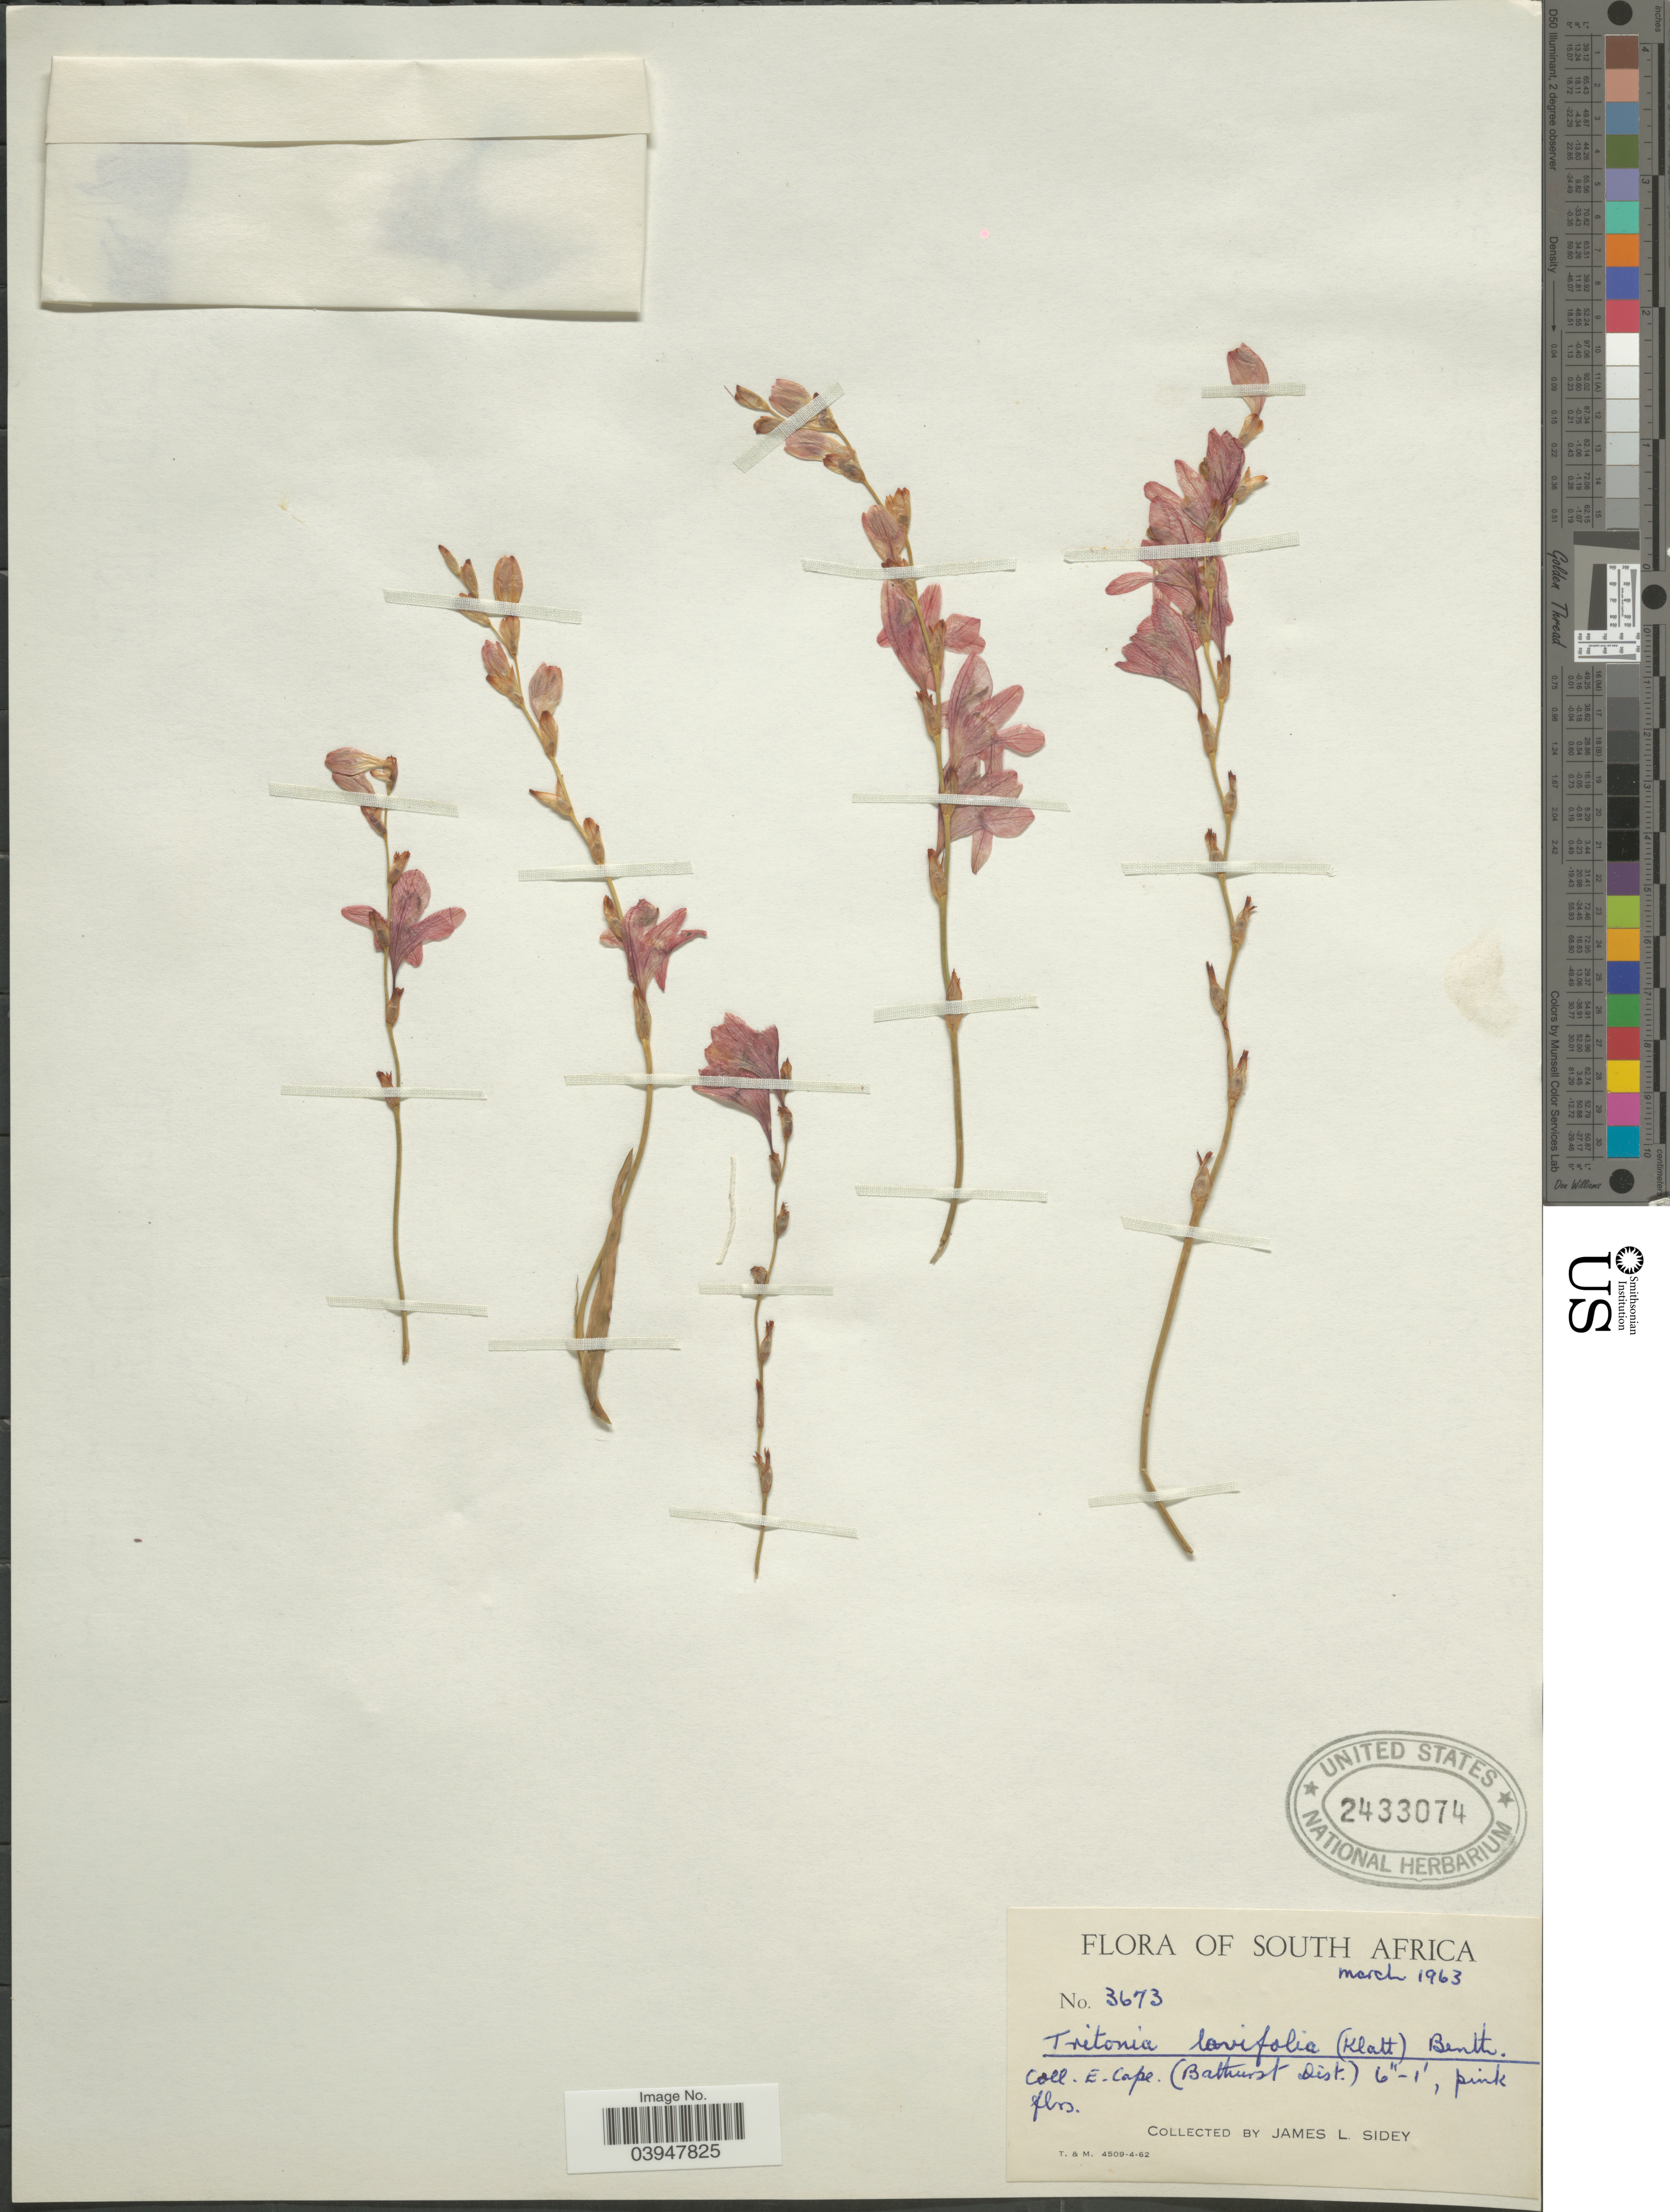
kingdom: Plantae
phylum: Tracheophyta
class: Liliopsida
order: Asparagales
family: Iridaceae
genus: Tritonia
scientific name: Tritonia laxifolia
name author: (Klatt) Baker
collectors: J. L. Sidey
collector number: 3673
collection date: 1963-03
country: South Africa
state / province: Eastern Cape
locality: E. Cape. (Bathurst Dist.)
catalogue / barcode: US 2433074